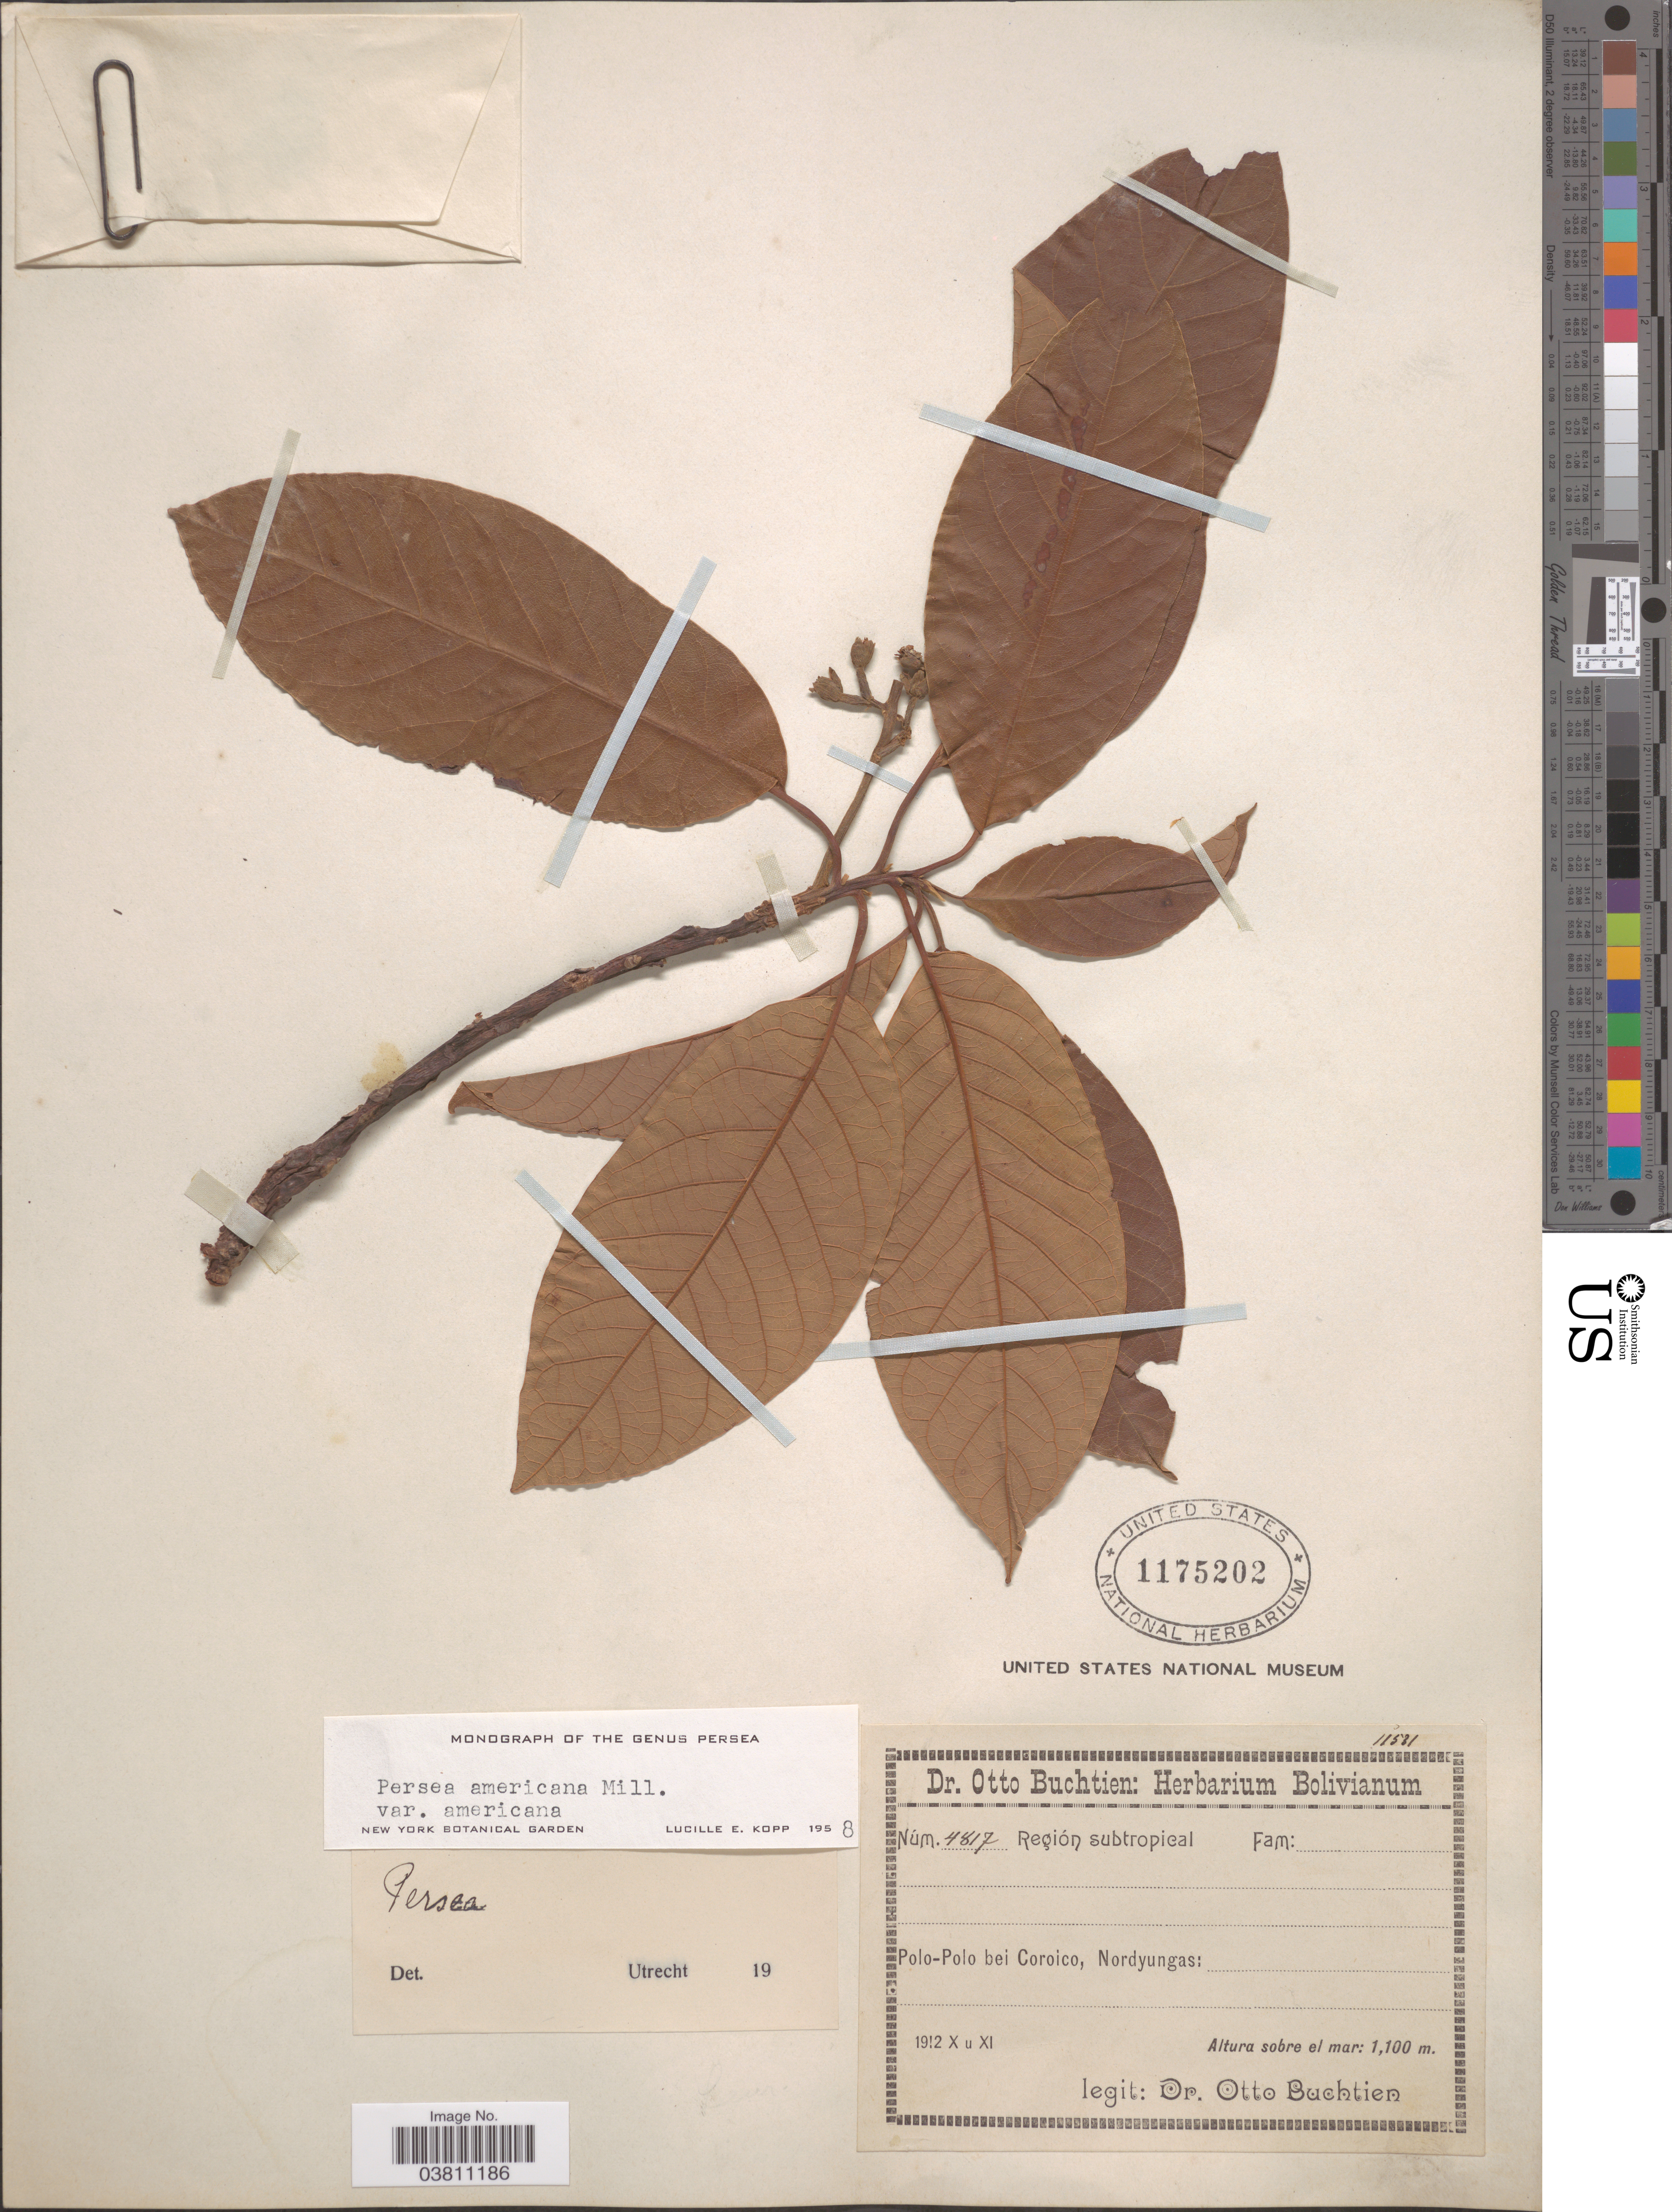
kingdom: Plantae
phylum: Tracheophyta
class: Magnoliopsida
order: Laurales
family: Lauraceae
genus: Persea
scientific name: Persea americana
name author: Mill.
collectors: O. Buchtien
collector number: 4817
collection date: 1912-10/1912-11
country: Bolivia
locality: Región: subtropical. Polo-Polo bei Coroico, Nordyungas.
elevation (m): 1100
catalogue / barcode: US 1175202